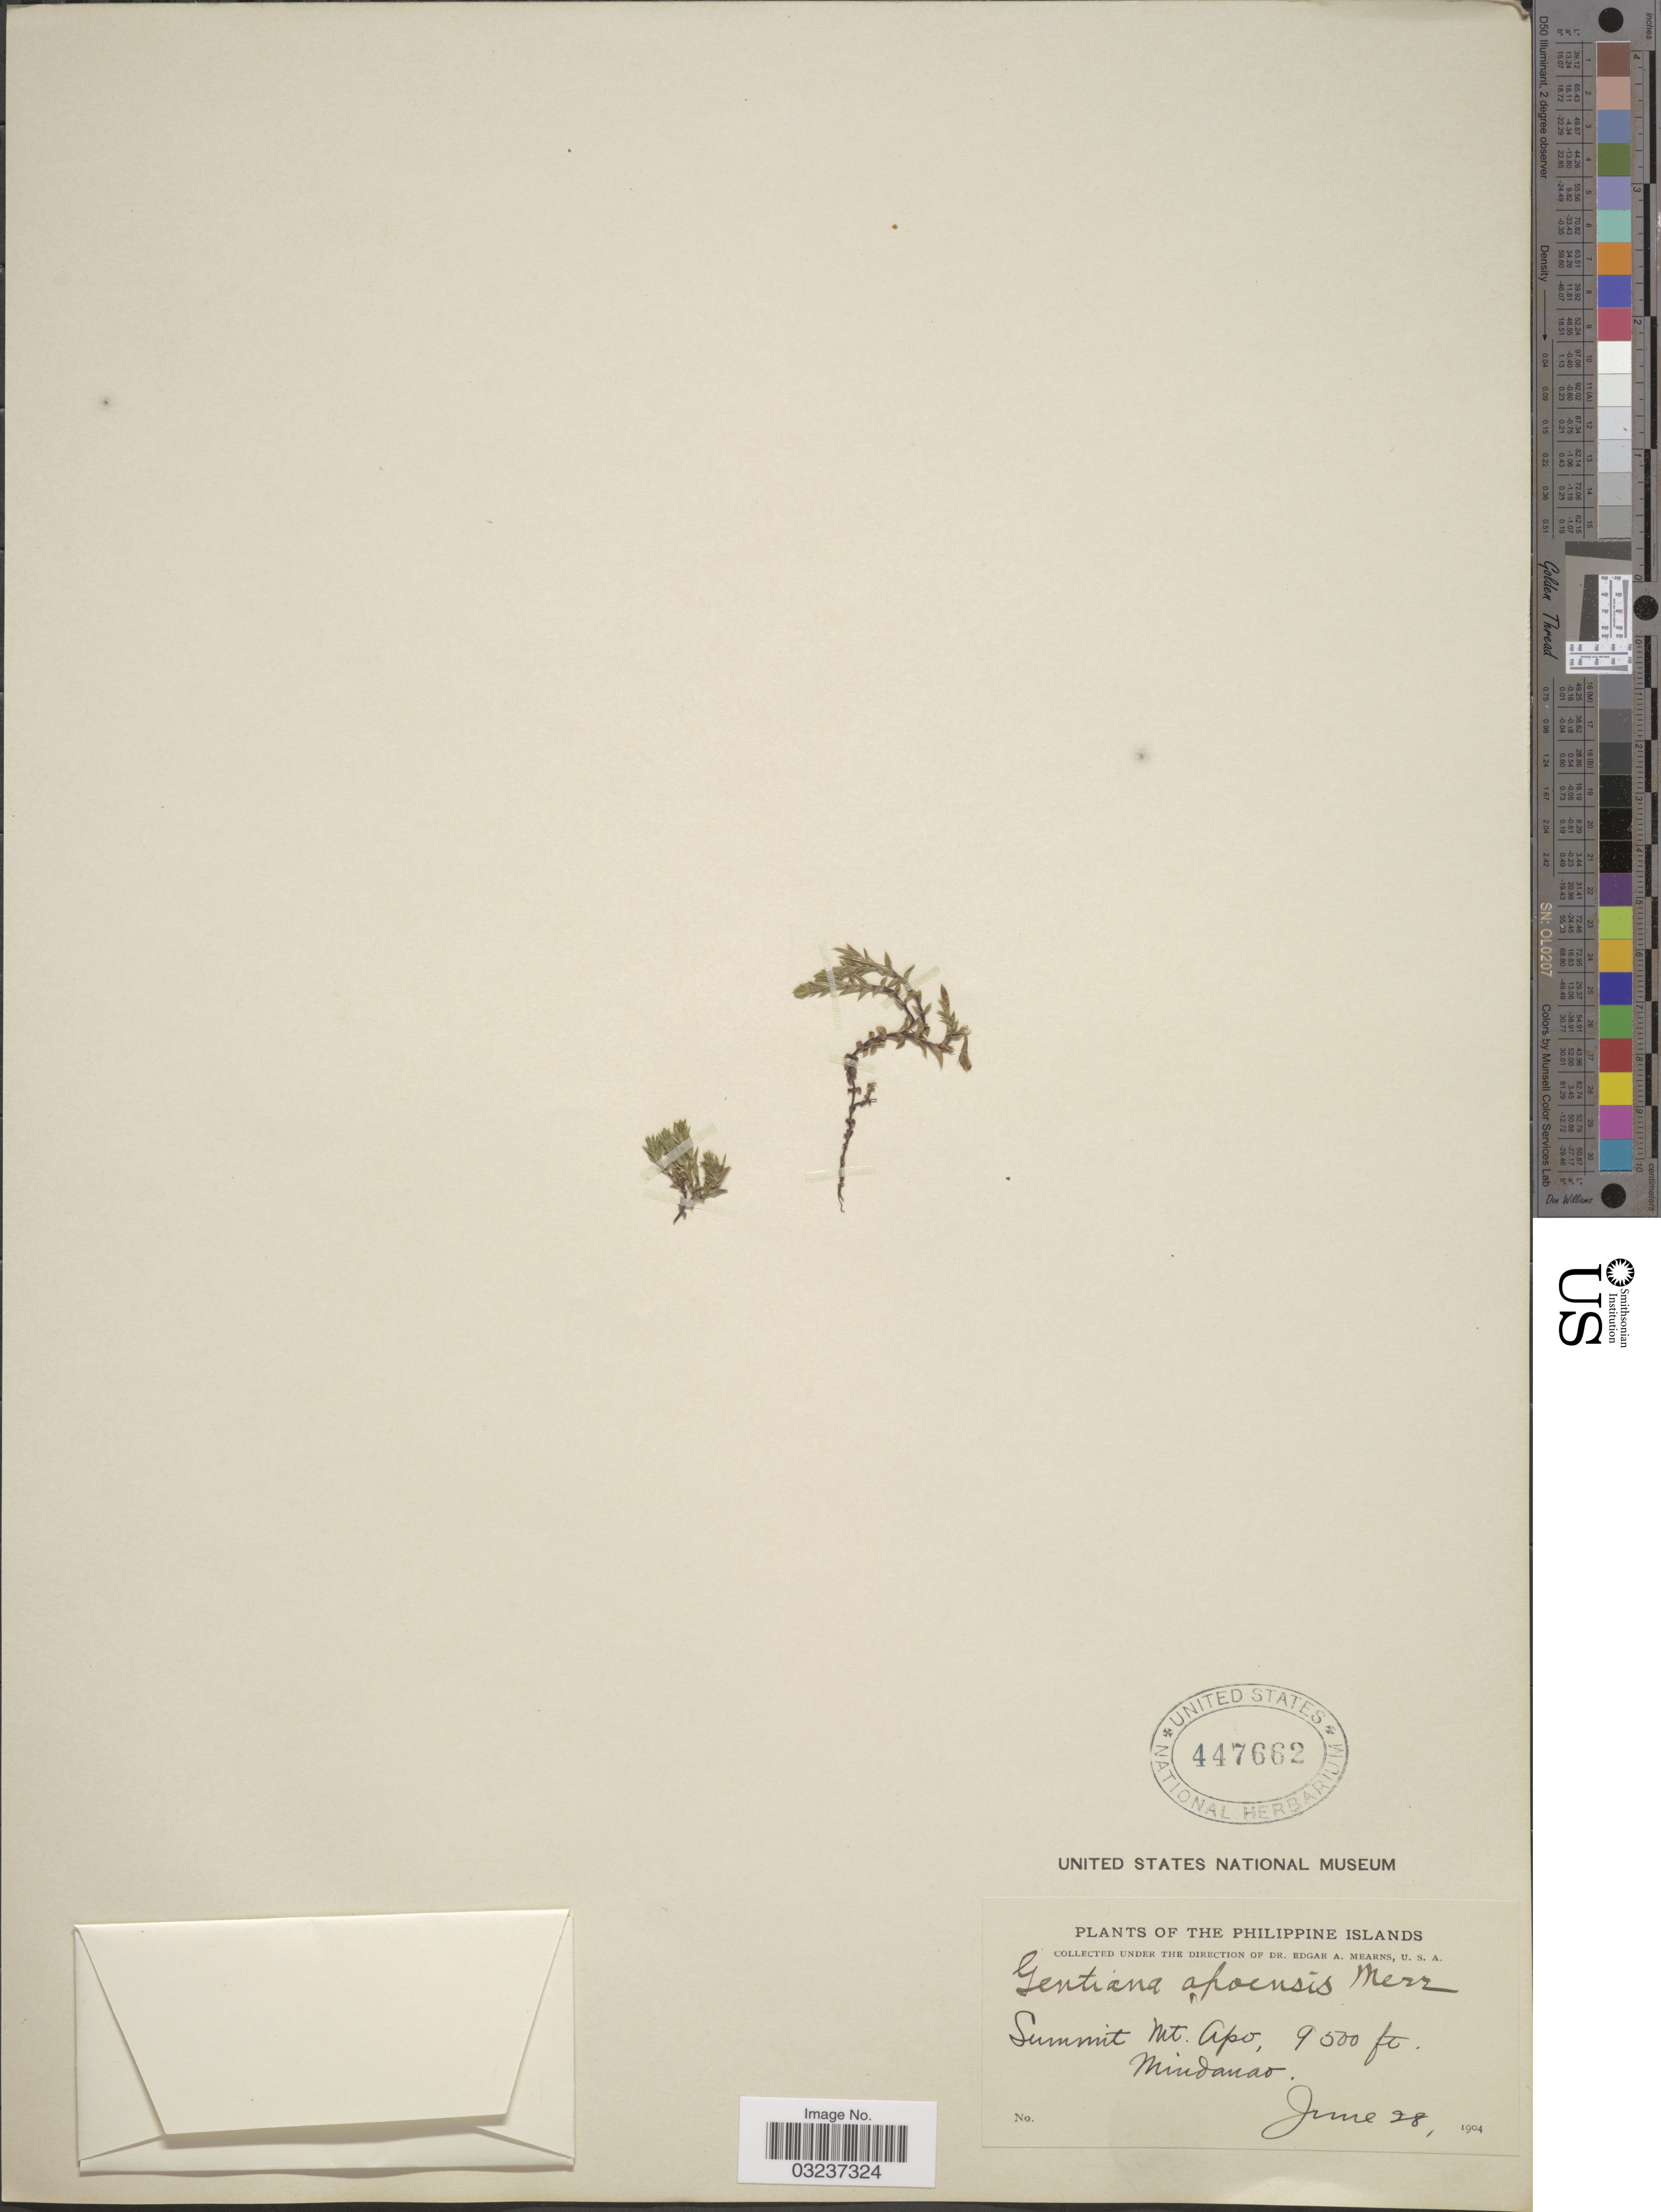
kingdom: Plantae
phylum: Tracheophyta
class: Magnoliopsida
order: Gentianales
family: Gentianaceae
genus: Gentiana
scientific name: Gentiana apoensis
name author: Merr.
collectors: E. A. Mearns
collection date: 1904-06-28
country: Philippines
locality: Summit Mt. Apo. Mindanao.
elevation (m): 2896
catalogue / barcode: US 447662